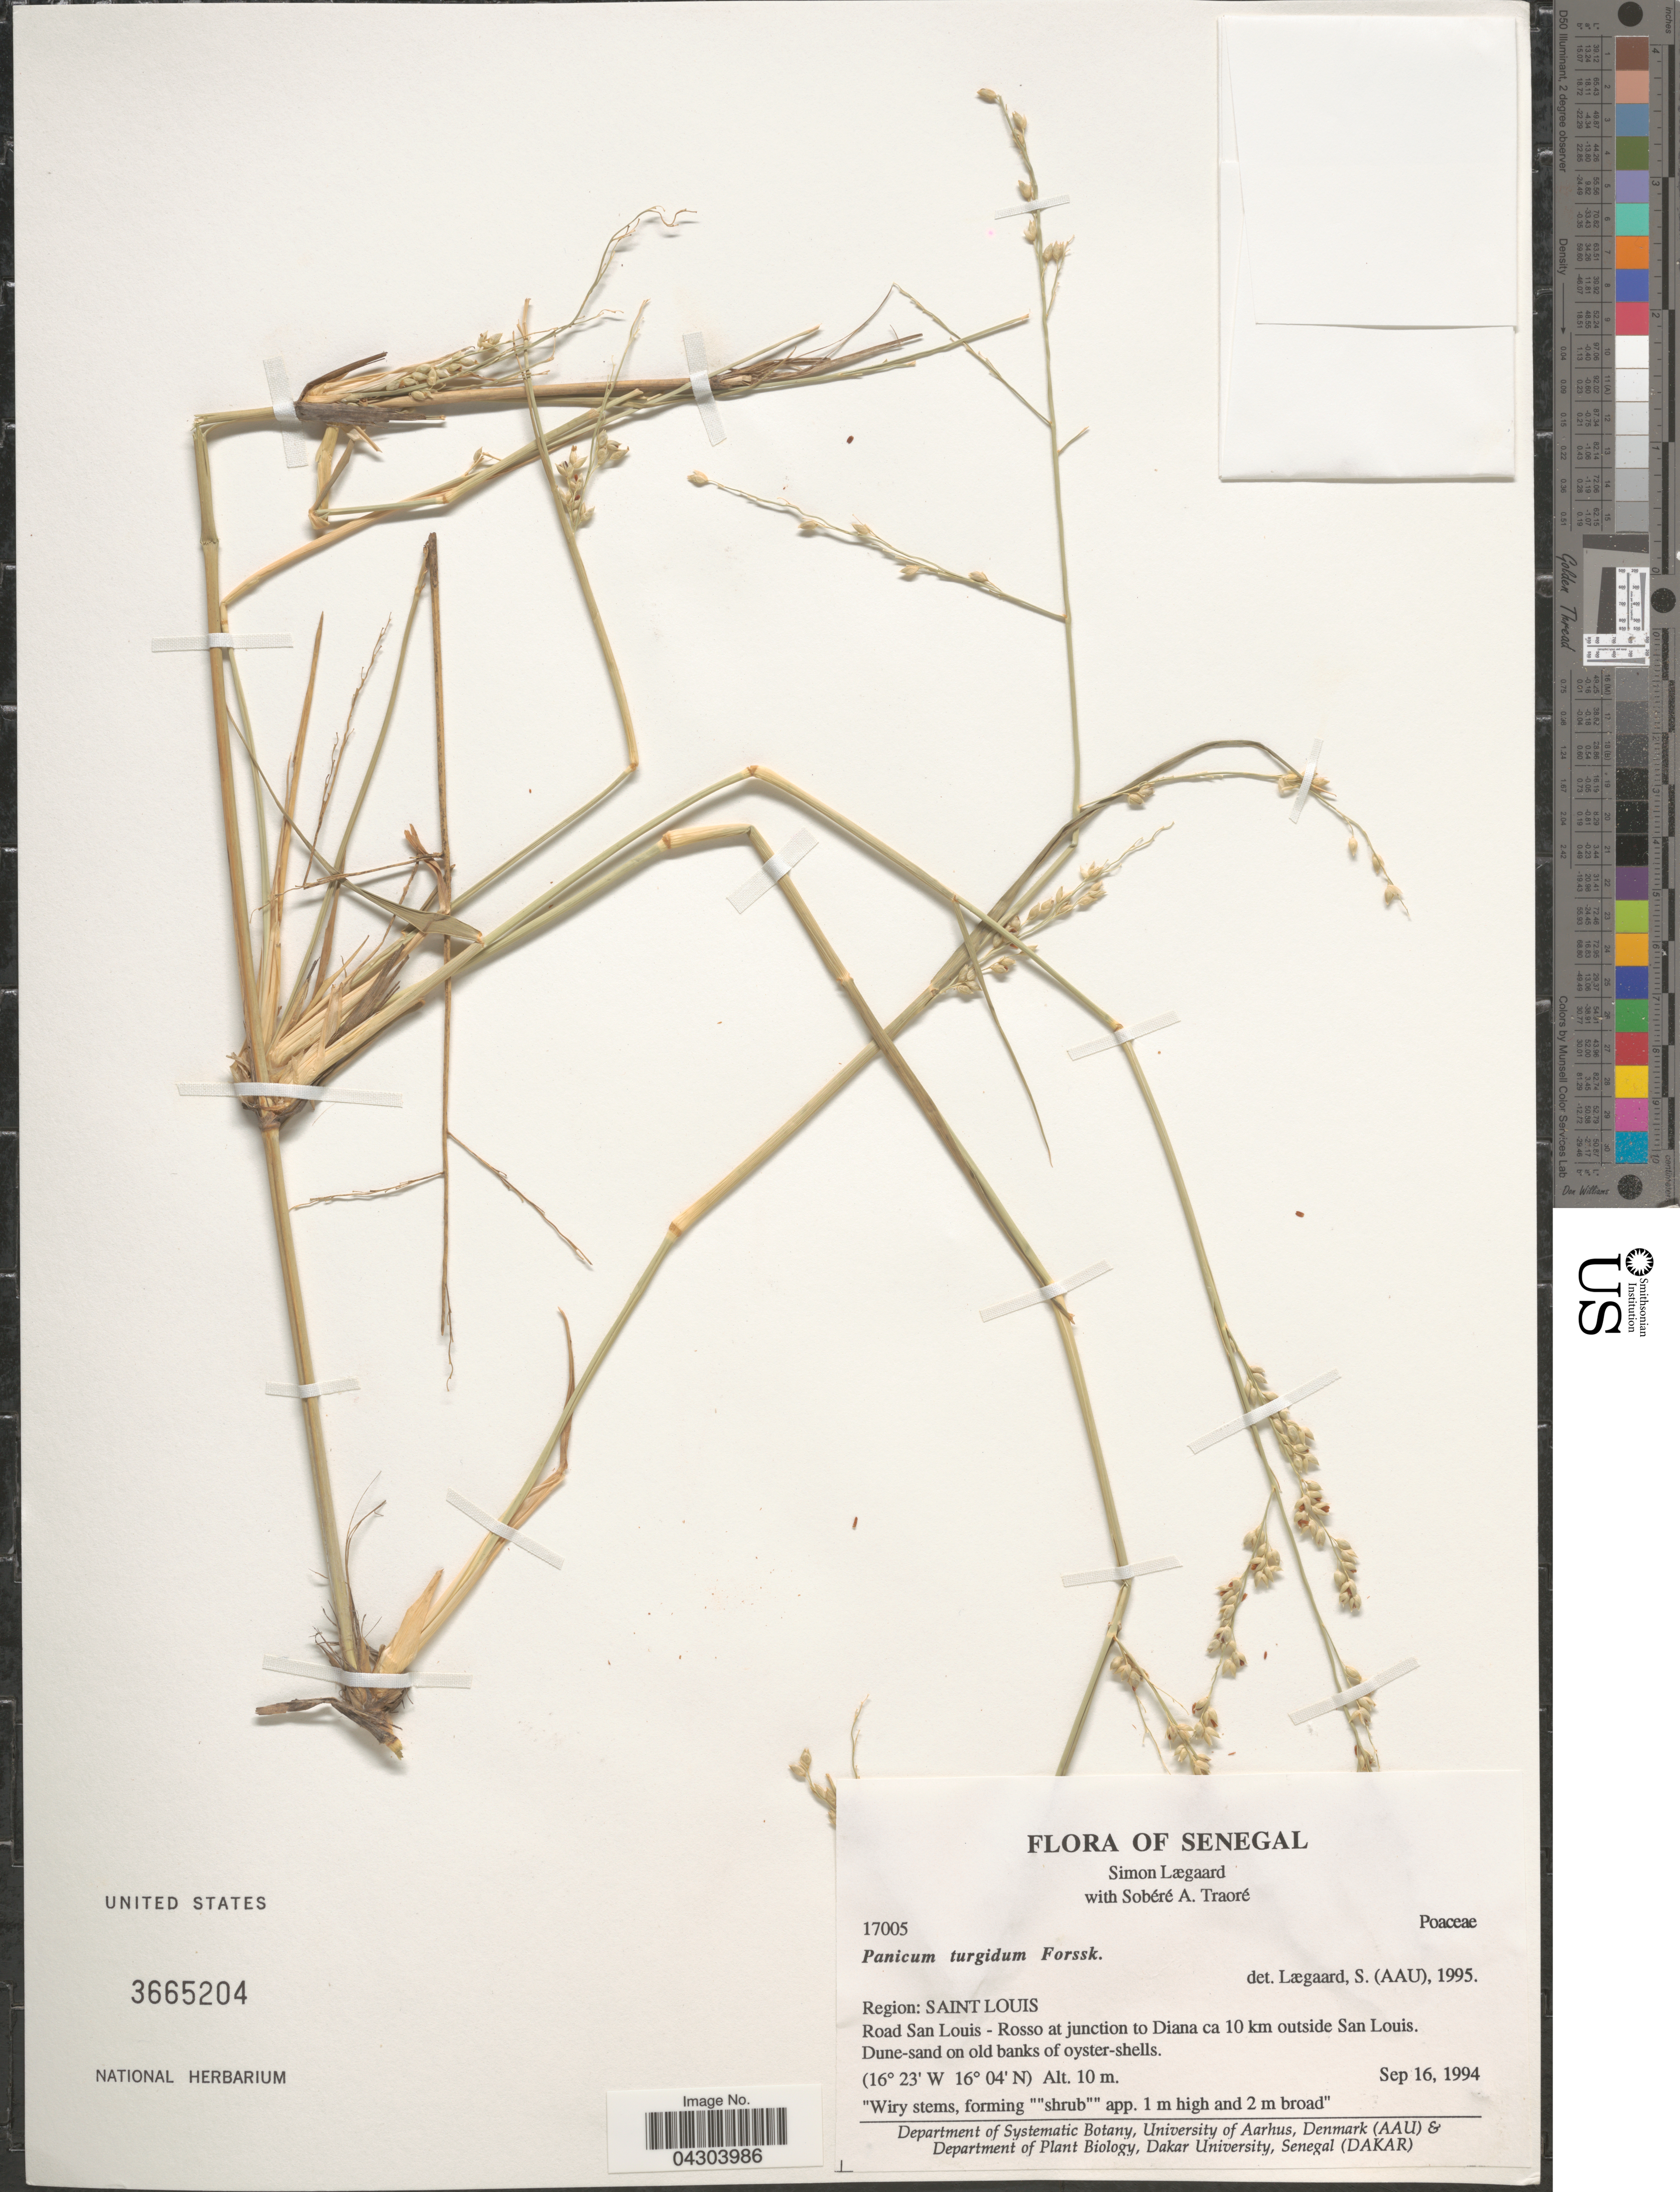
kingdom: Plantae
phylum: Tracheophyta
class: Liliopsida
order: Poales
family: Poaceae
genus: Panicum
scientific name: Panicum turgidum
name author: Forssk.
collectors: S. Lægaard & S. Traore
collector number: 17005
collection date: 1994-09-16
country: Senegal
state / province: Saint-Louis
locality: Region: Saint Louis. Road San Louis - Rosso at junction to Diana ca 10 km outside San Louis.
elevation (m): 10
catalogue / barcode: US 3665204